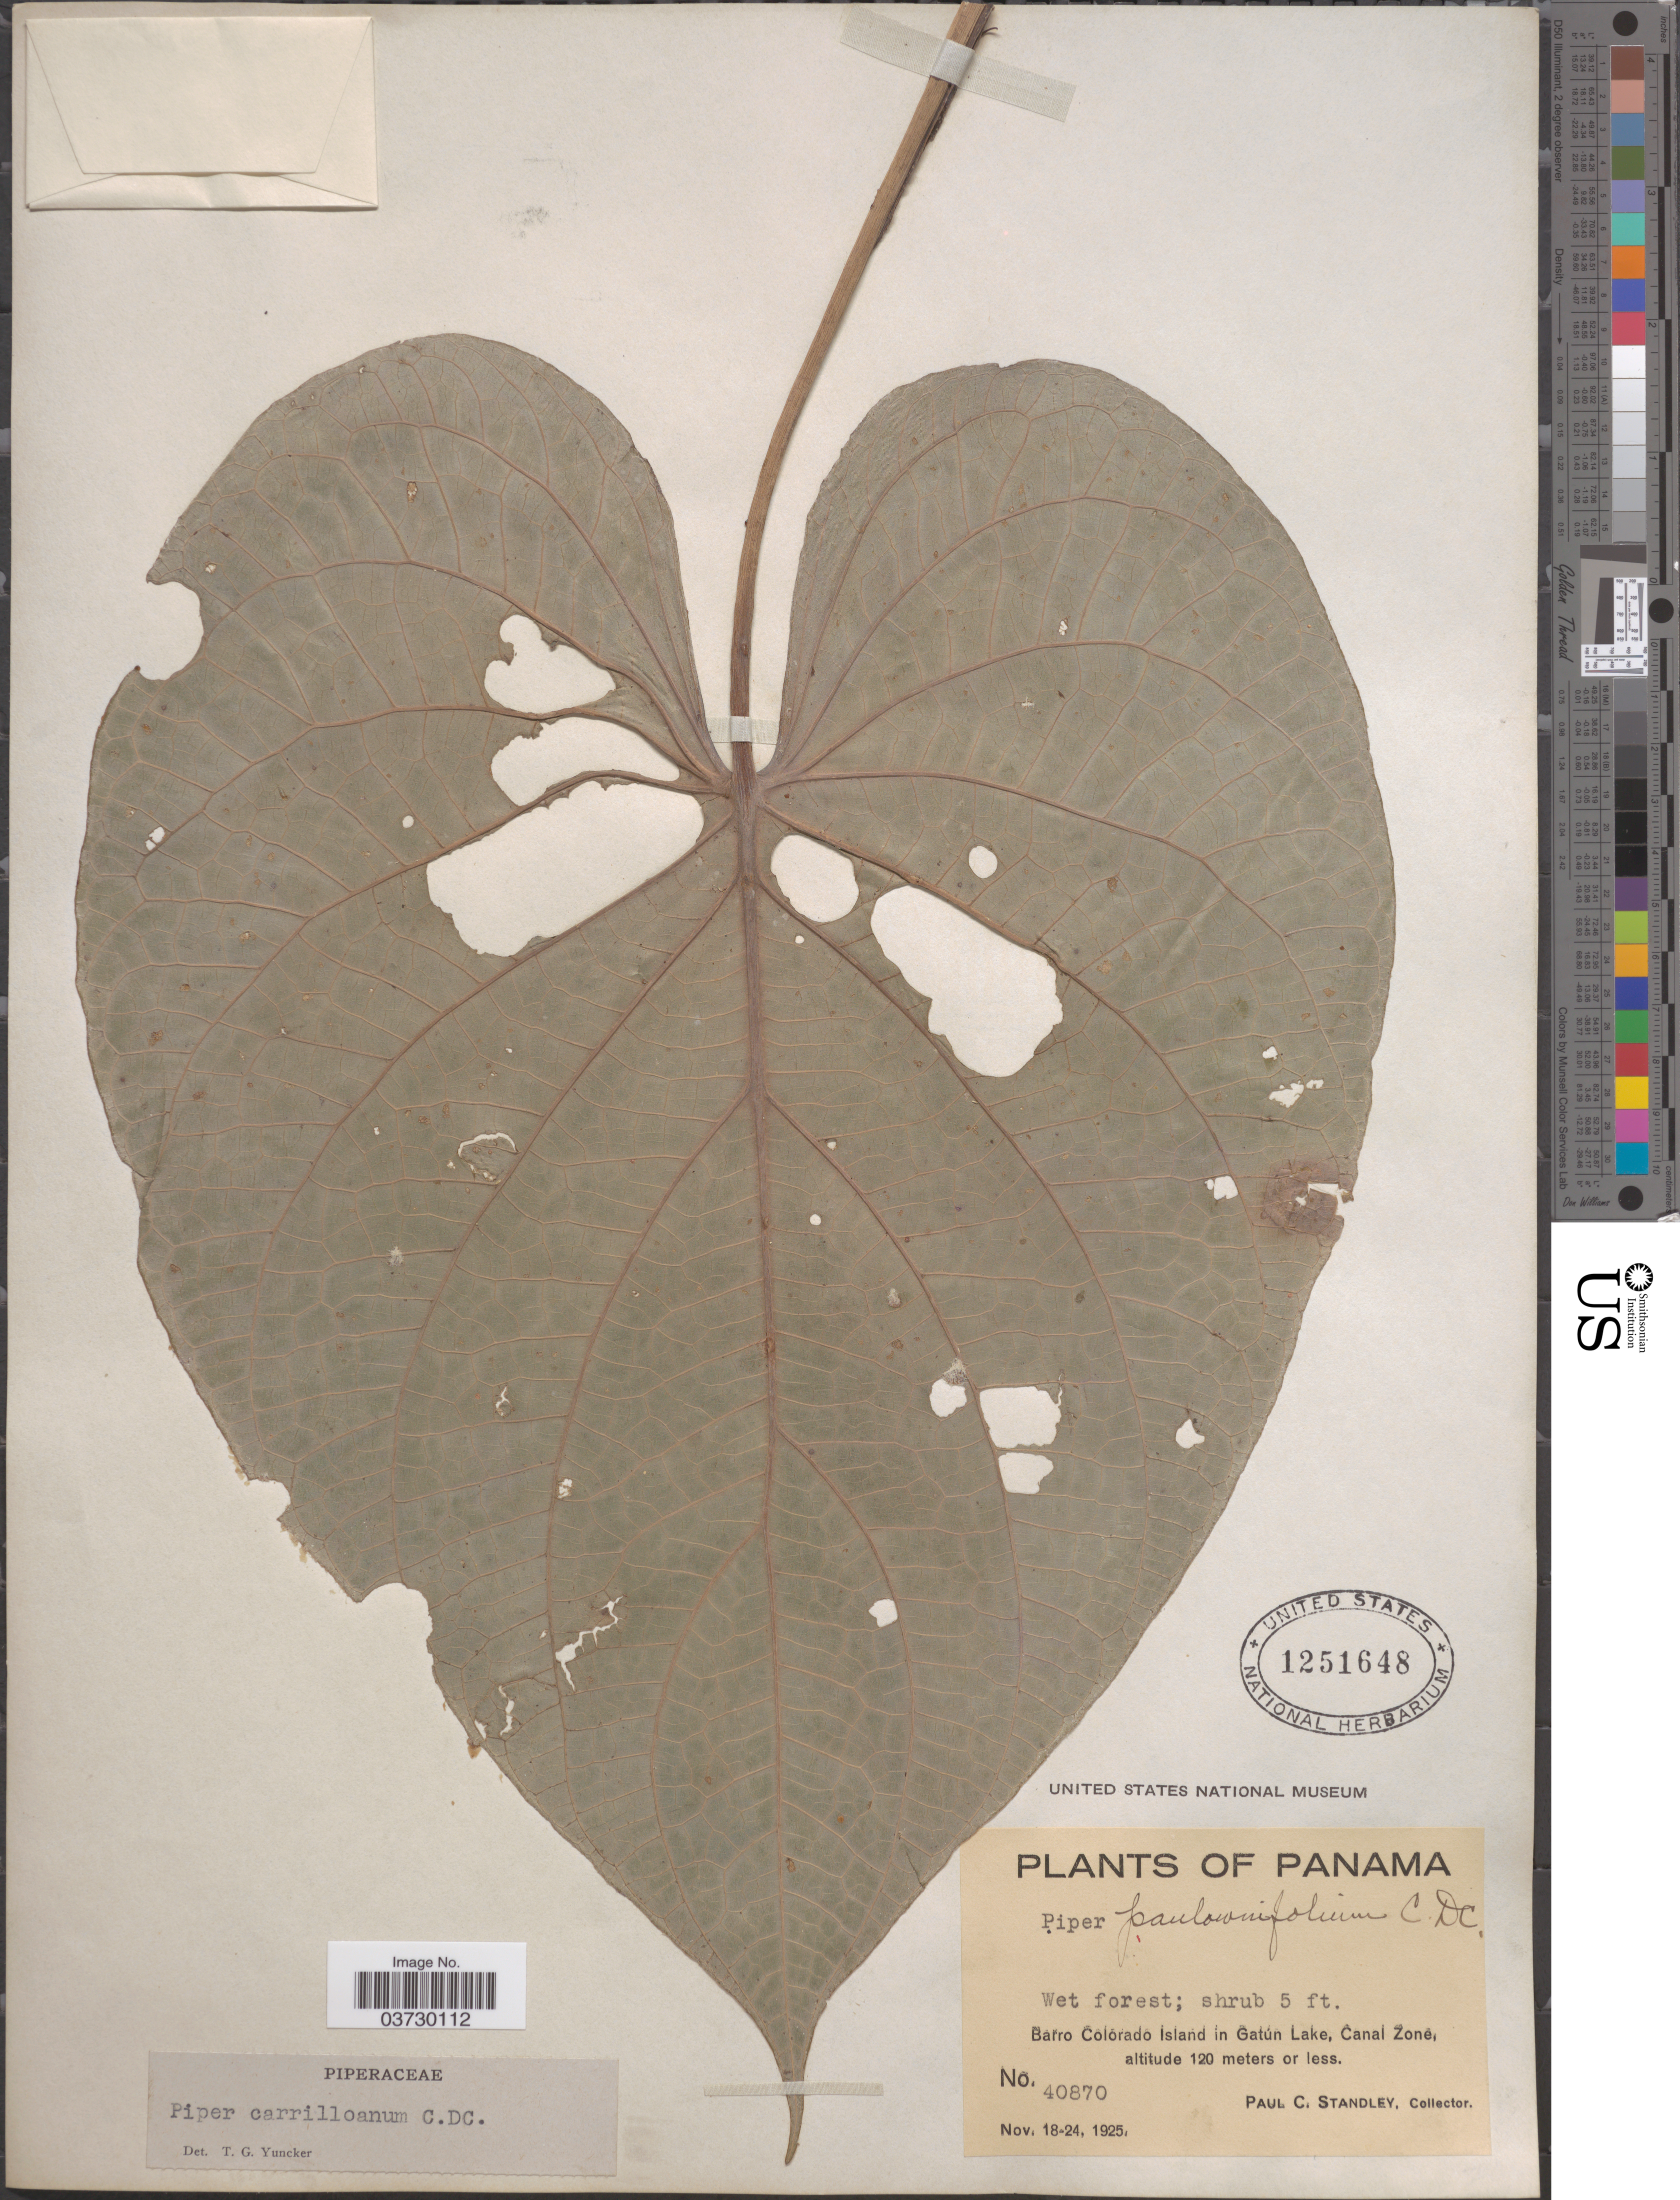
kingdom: Plantae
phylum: Tracheophyta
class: Magnoliopsida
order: Piperales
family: Piperaceae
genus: Piper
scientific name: Piper carrilloanum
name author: C. DC.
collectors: P. C. Standley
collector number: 40870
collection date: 1825-11-18/1825-11-24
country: Panama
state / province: Panamá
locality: Barro Colorado Island in Gatún Lake, Canal Zone.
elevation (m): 120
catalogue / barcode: US 1251648